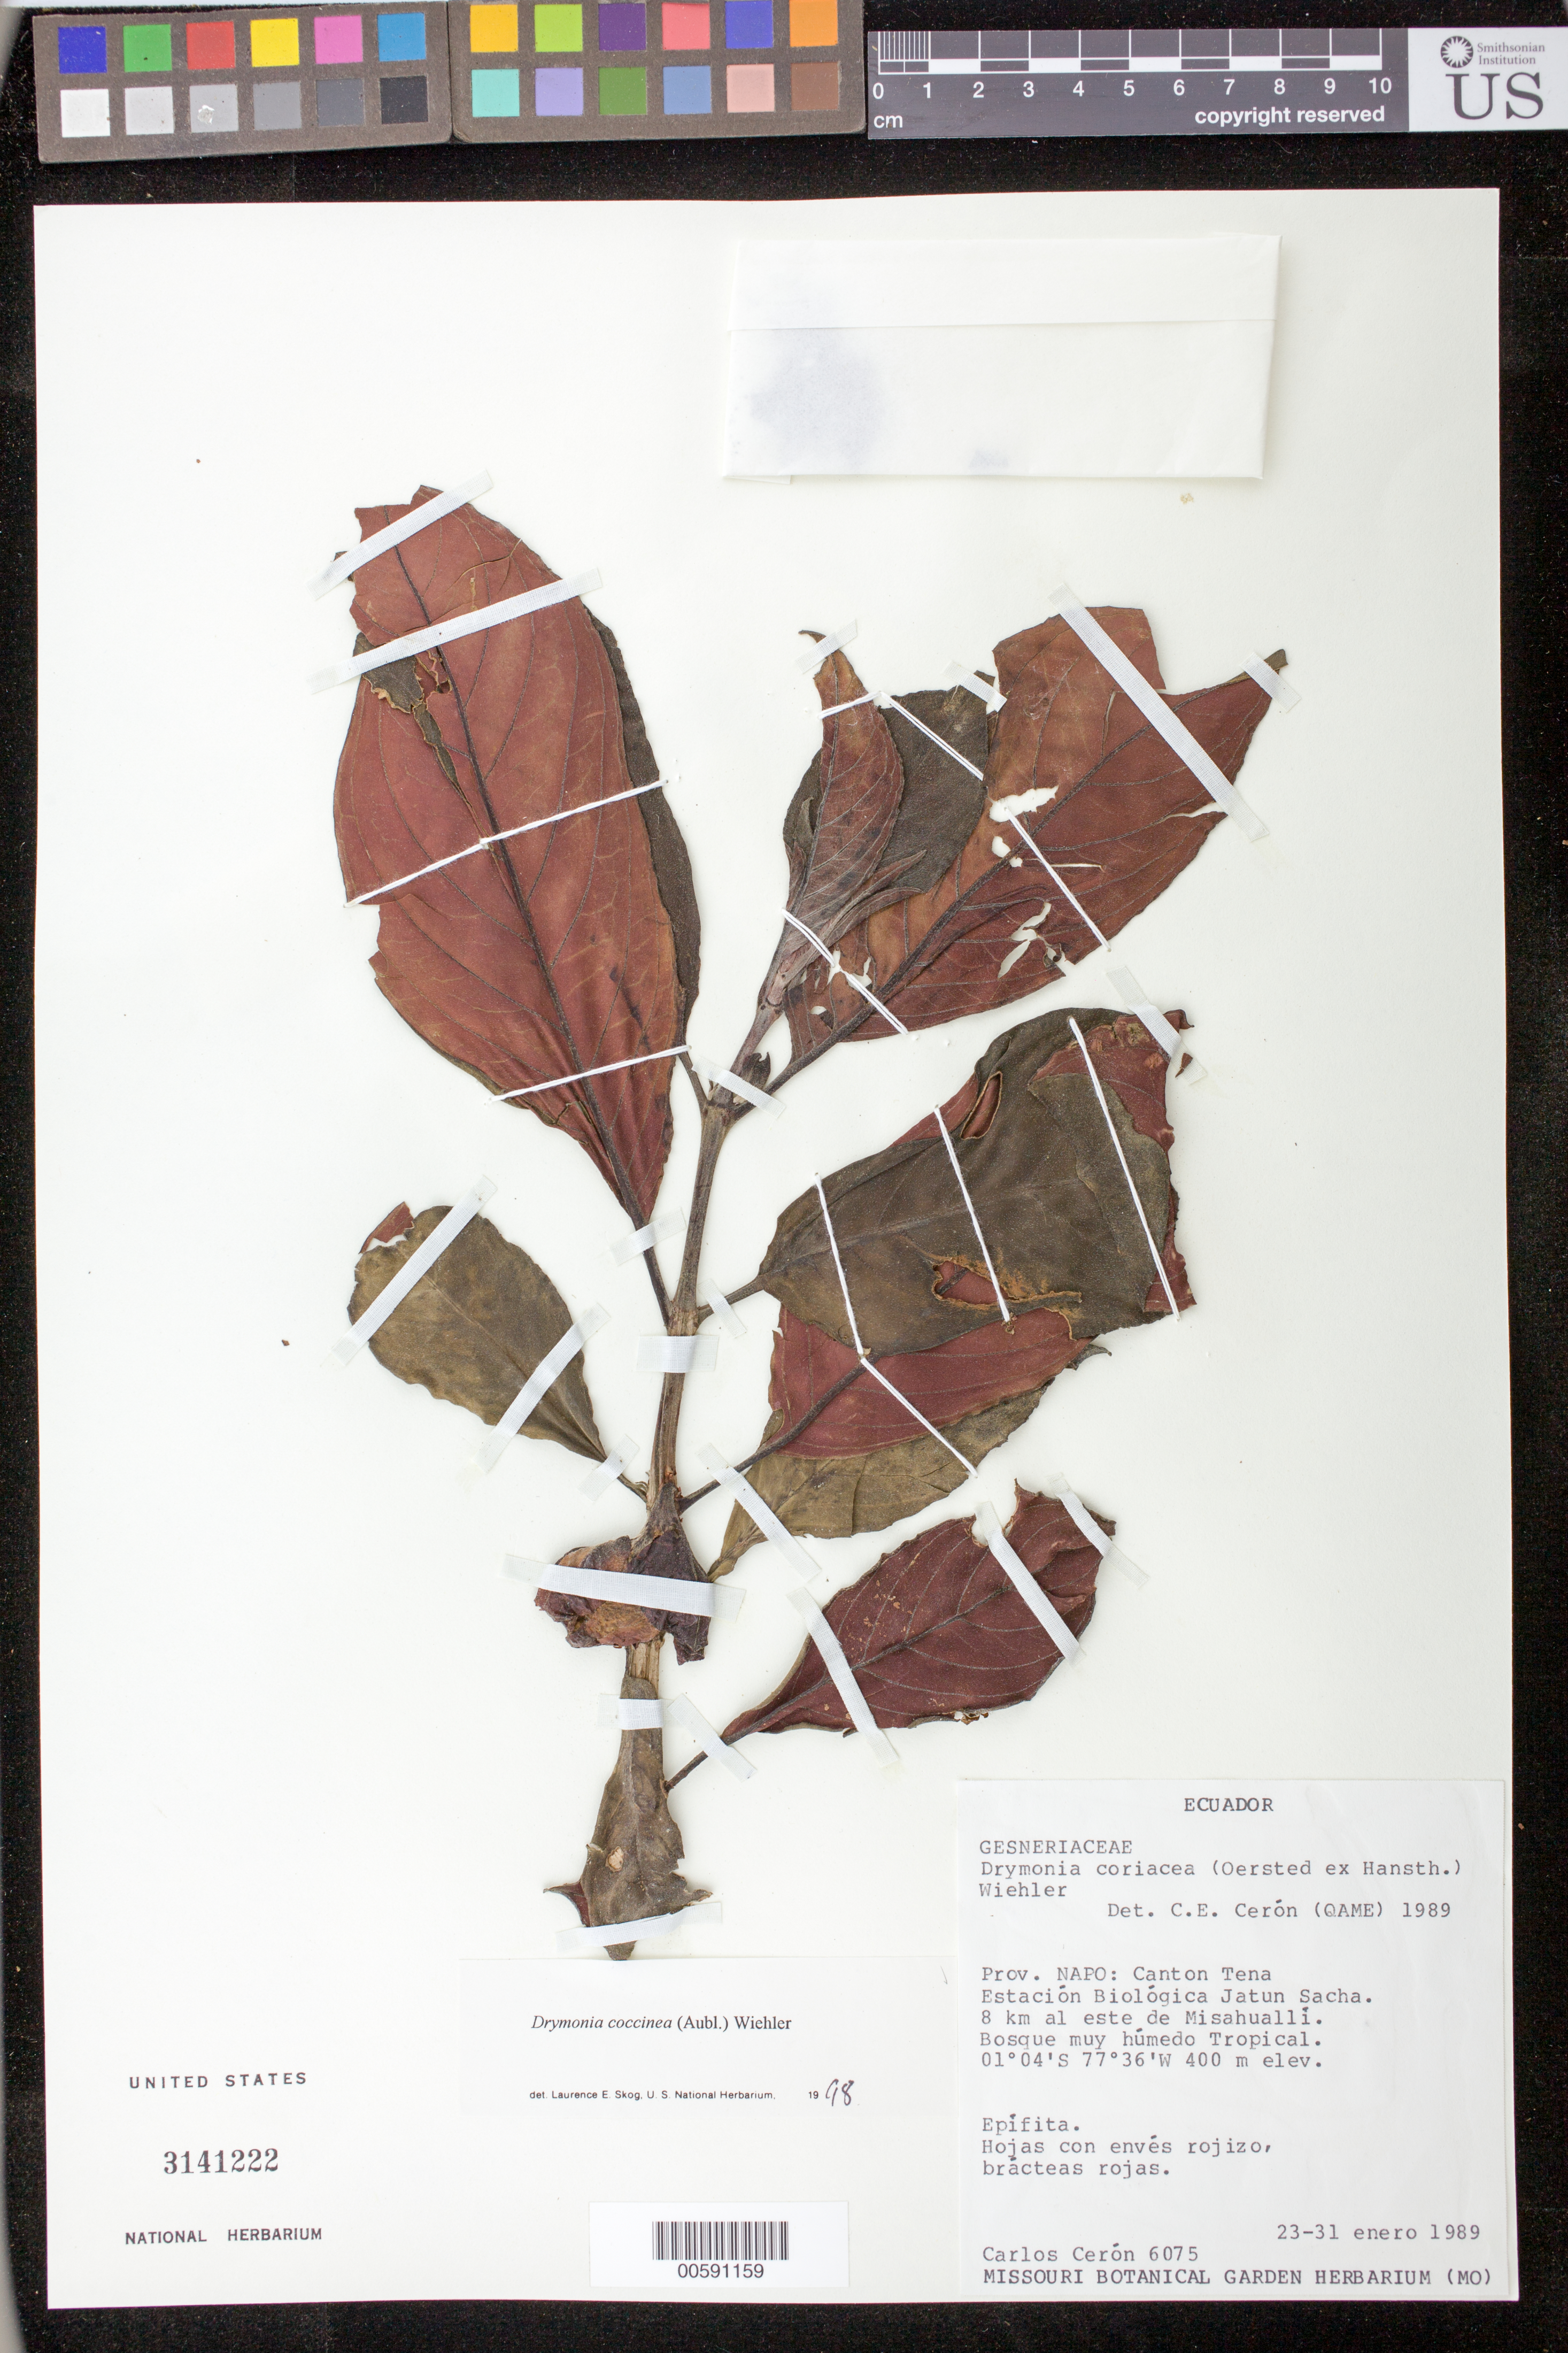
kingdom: Plantae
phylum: Tracheophyta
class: Magnoliopsida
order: Lamiales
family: Gesneriaceae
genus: Drymonia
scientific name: Drymonia coccinea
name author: (Aubl.) Wiehler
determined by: Clark, J. L., (SEL), The Marie Selby Botanical Garden (UNITED STATES)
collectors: C. E. Cerón M.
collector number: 6075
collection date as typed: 23-31 Jan 1989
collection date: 1989-01-23/1989-01-31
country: Ecuador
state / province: Napo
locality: Canton Tena, Estación Biológica Jatun Sacha, 8 km al este de Misahuallí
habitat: Bosque muy húmedo tropical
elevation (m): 400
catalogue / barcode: US 3141222